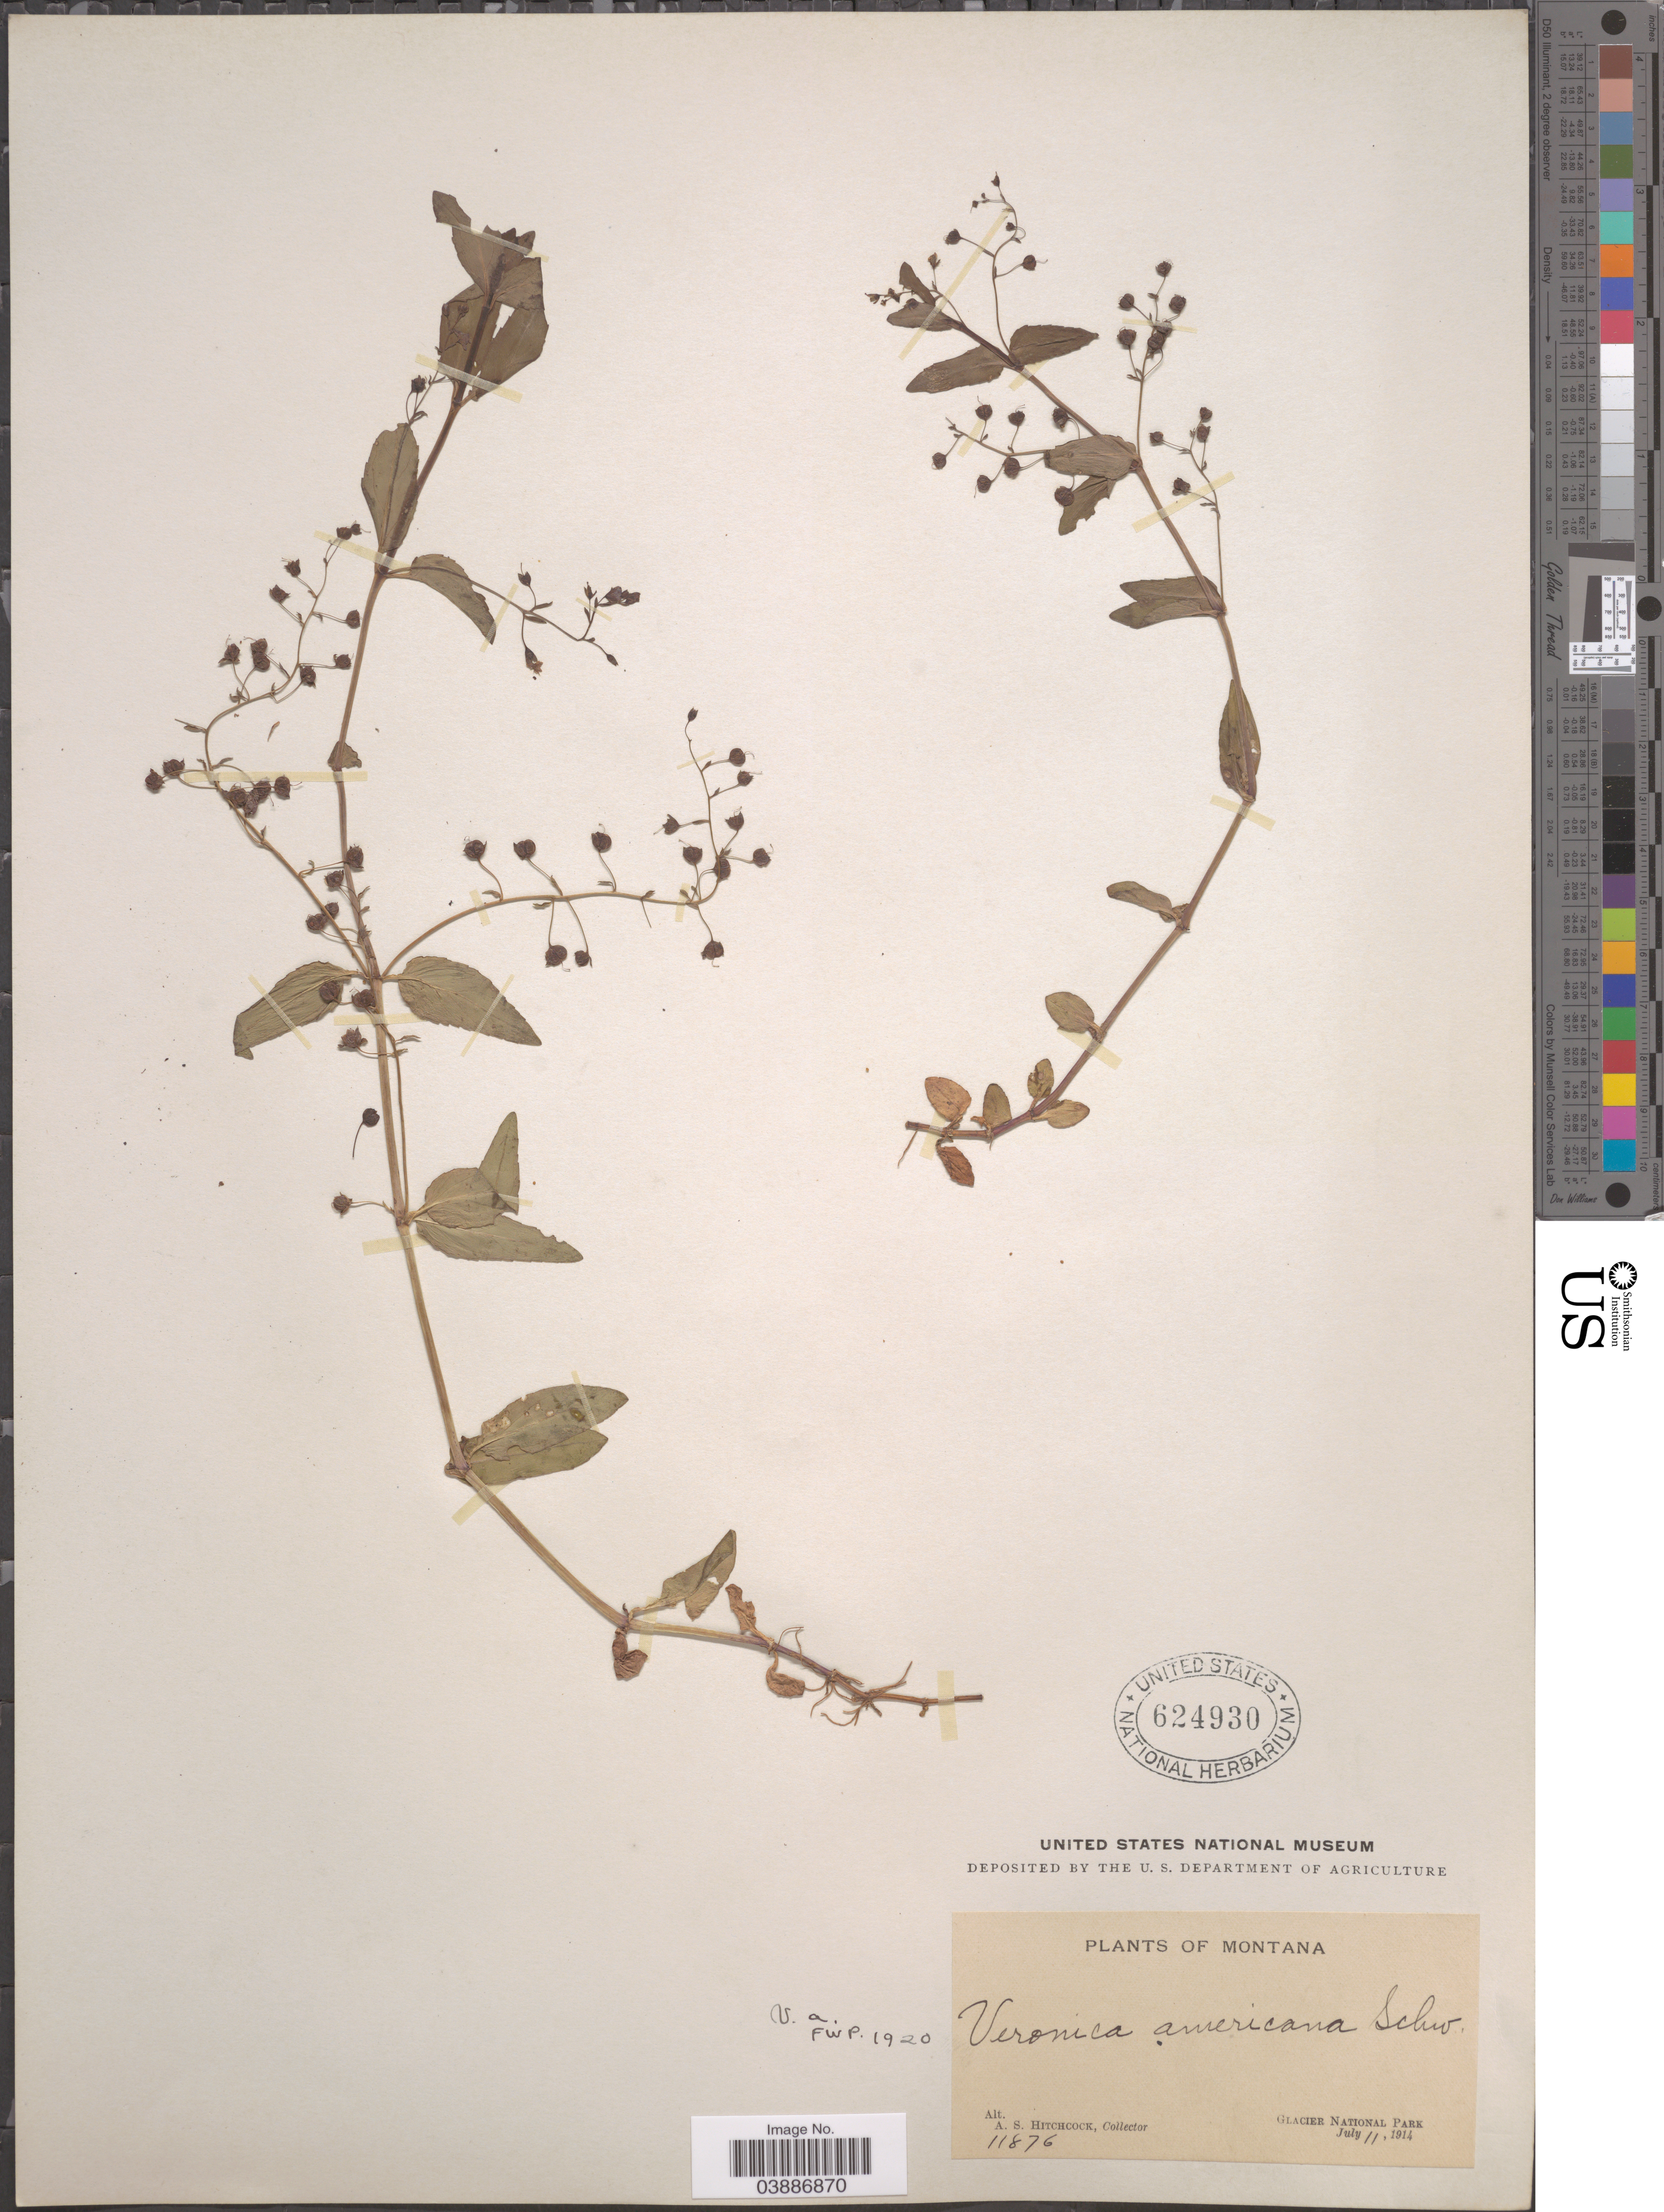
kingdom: Plantae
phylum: Tracheophyta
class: Magnoliopsida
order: Lamiales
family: Plantaginaceae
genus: Veronica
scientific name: Veronica americana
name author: Schwein. ex Benth.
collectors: A. S. Hitchcock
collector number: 11876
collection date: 1914-07-11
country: United States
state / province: Montana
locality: Glacier National Park.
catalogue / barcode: US 624930